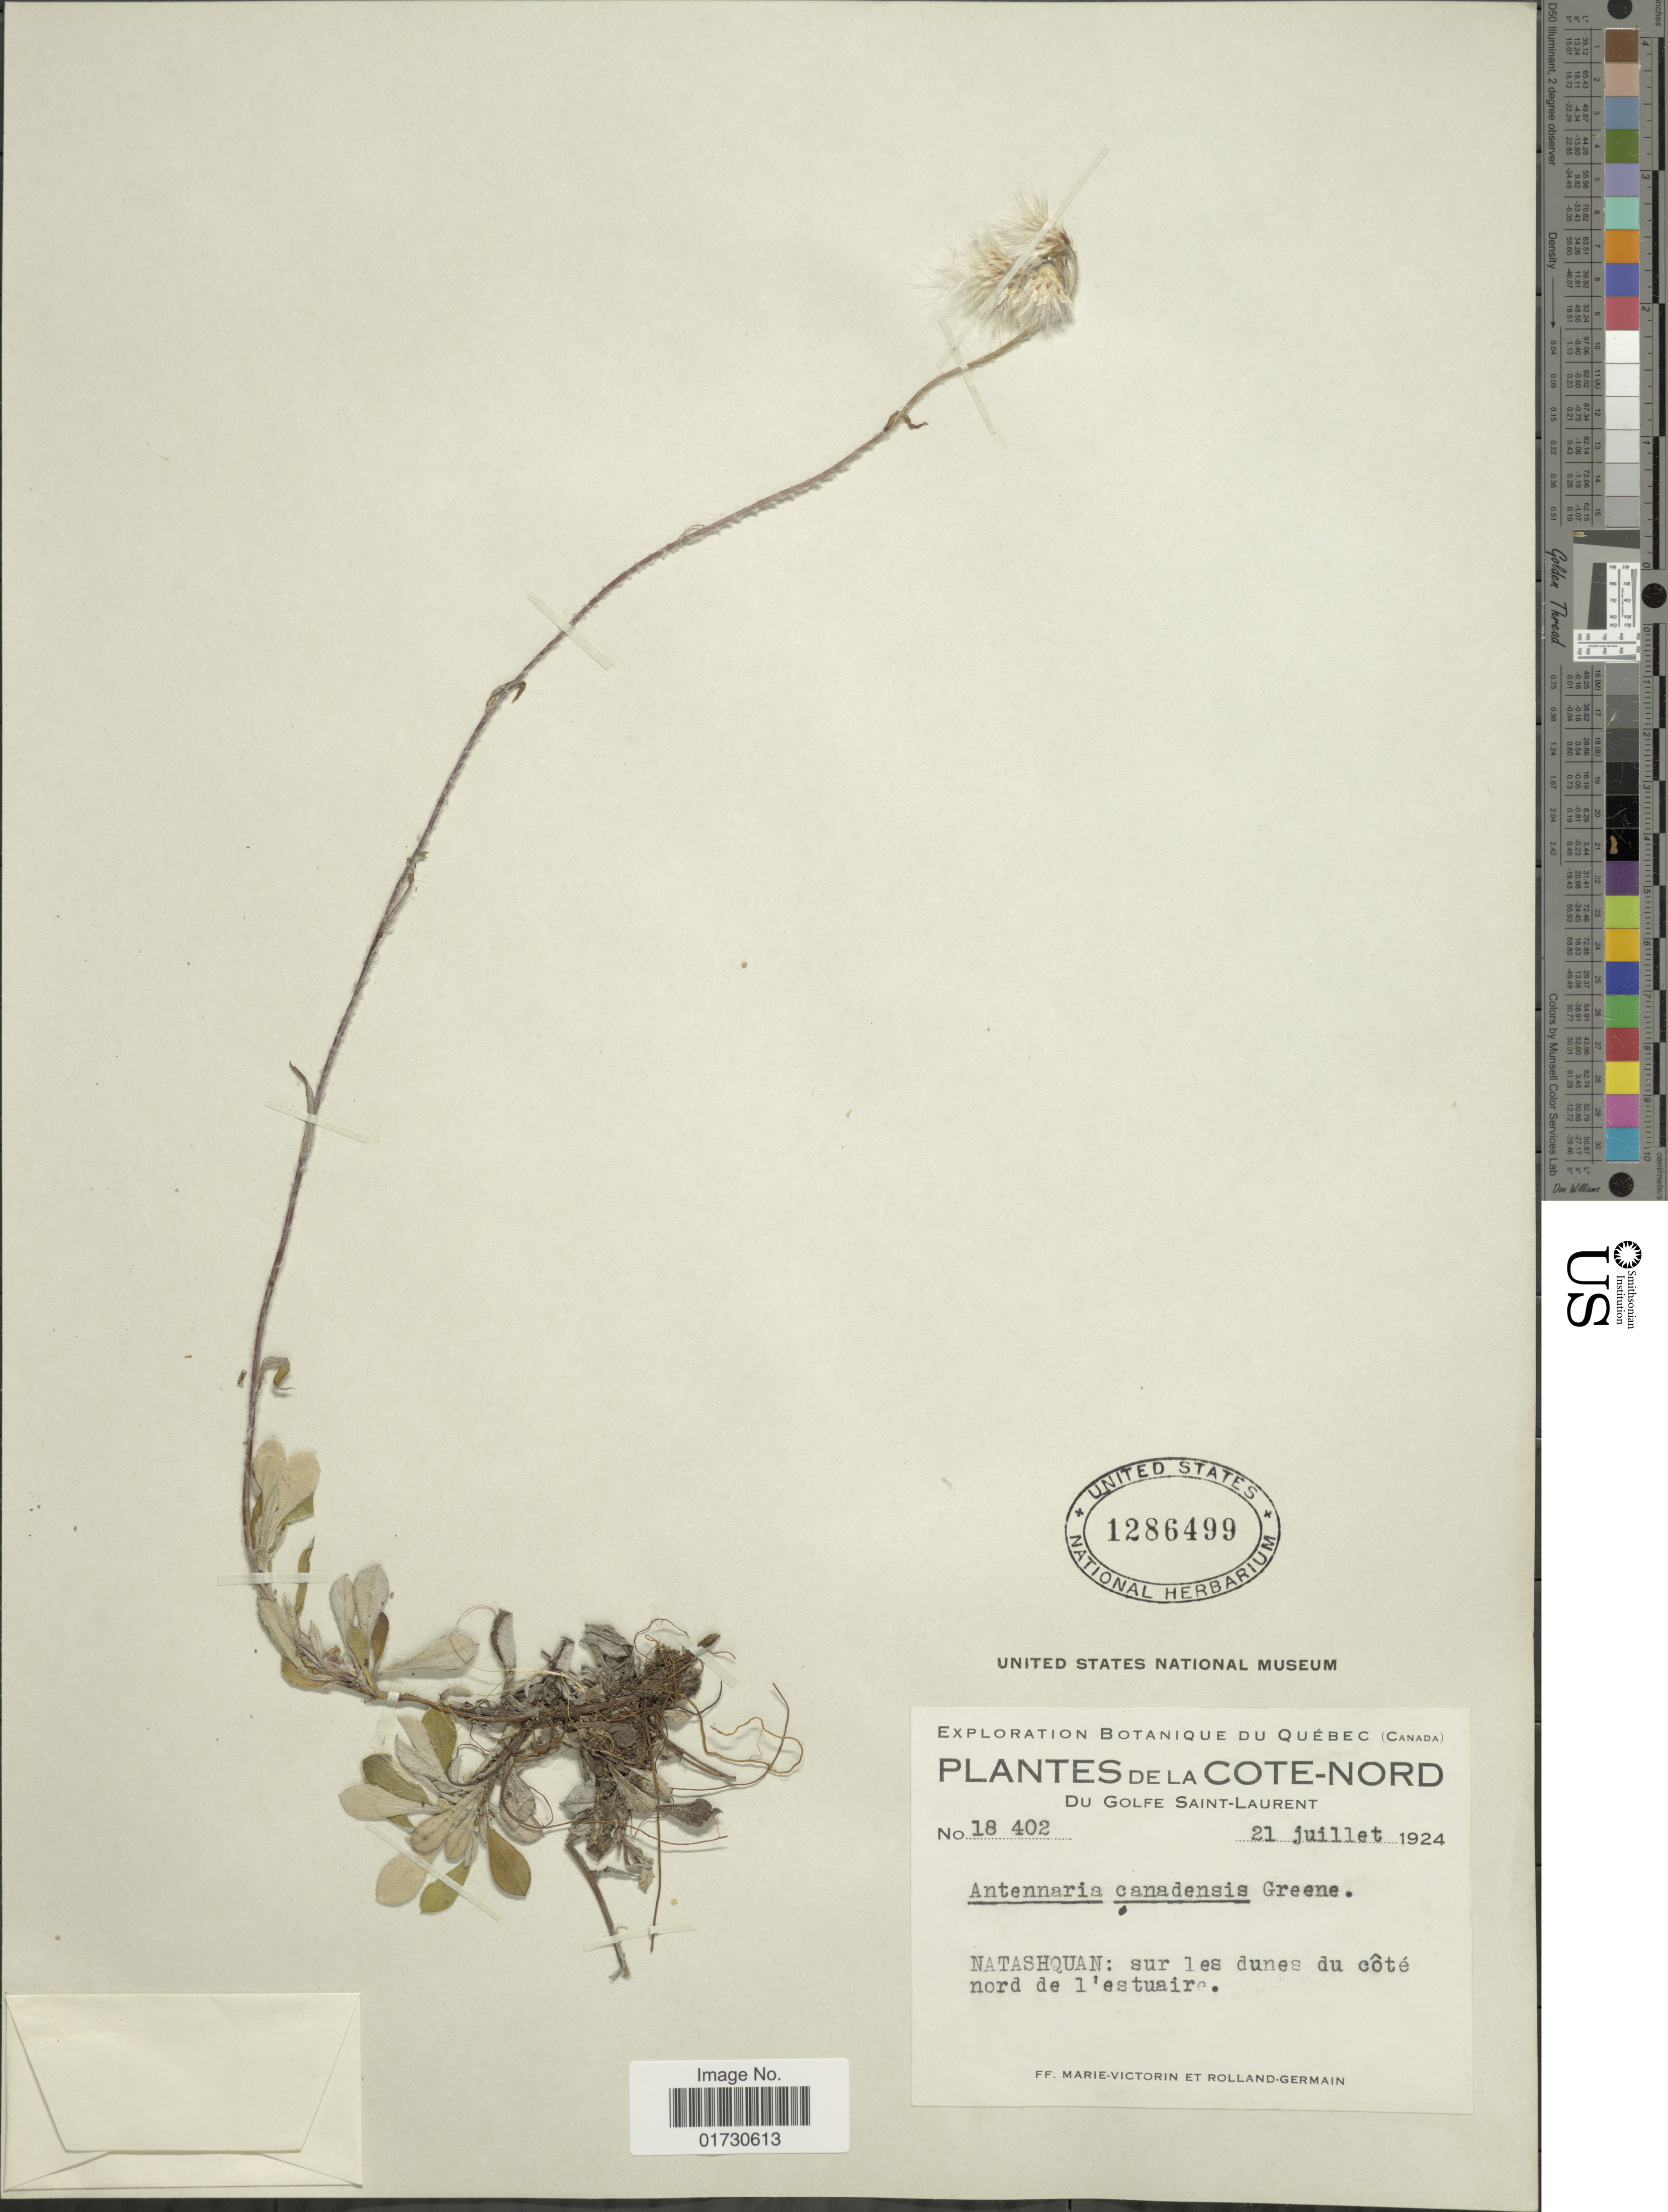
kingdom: Plantae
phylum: Tracheophyta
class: Magnoliopsida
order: Asterales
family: Asteraceae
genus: Antennaria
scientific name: Antennaria canadensis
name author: Greene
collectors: F. Marie-Victorin & Rolland-Germain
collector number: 18402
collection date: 1924-07-21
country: Canada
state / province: Quebec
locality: De La Cote-Nord, Du Golfe Saint-Laurent, Natashquan: sur les dunes du cote nord de l'estuaire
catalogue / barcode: US 1286499